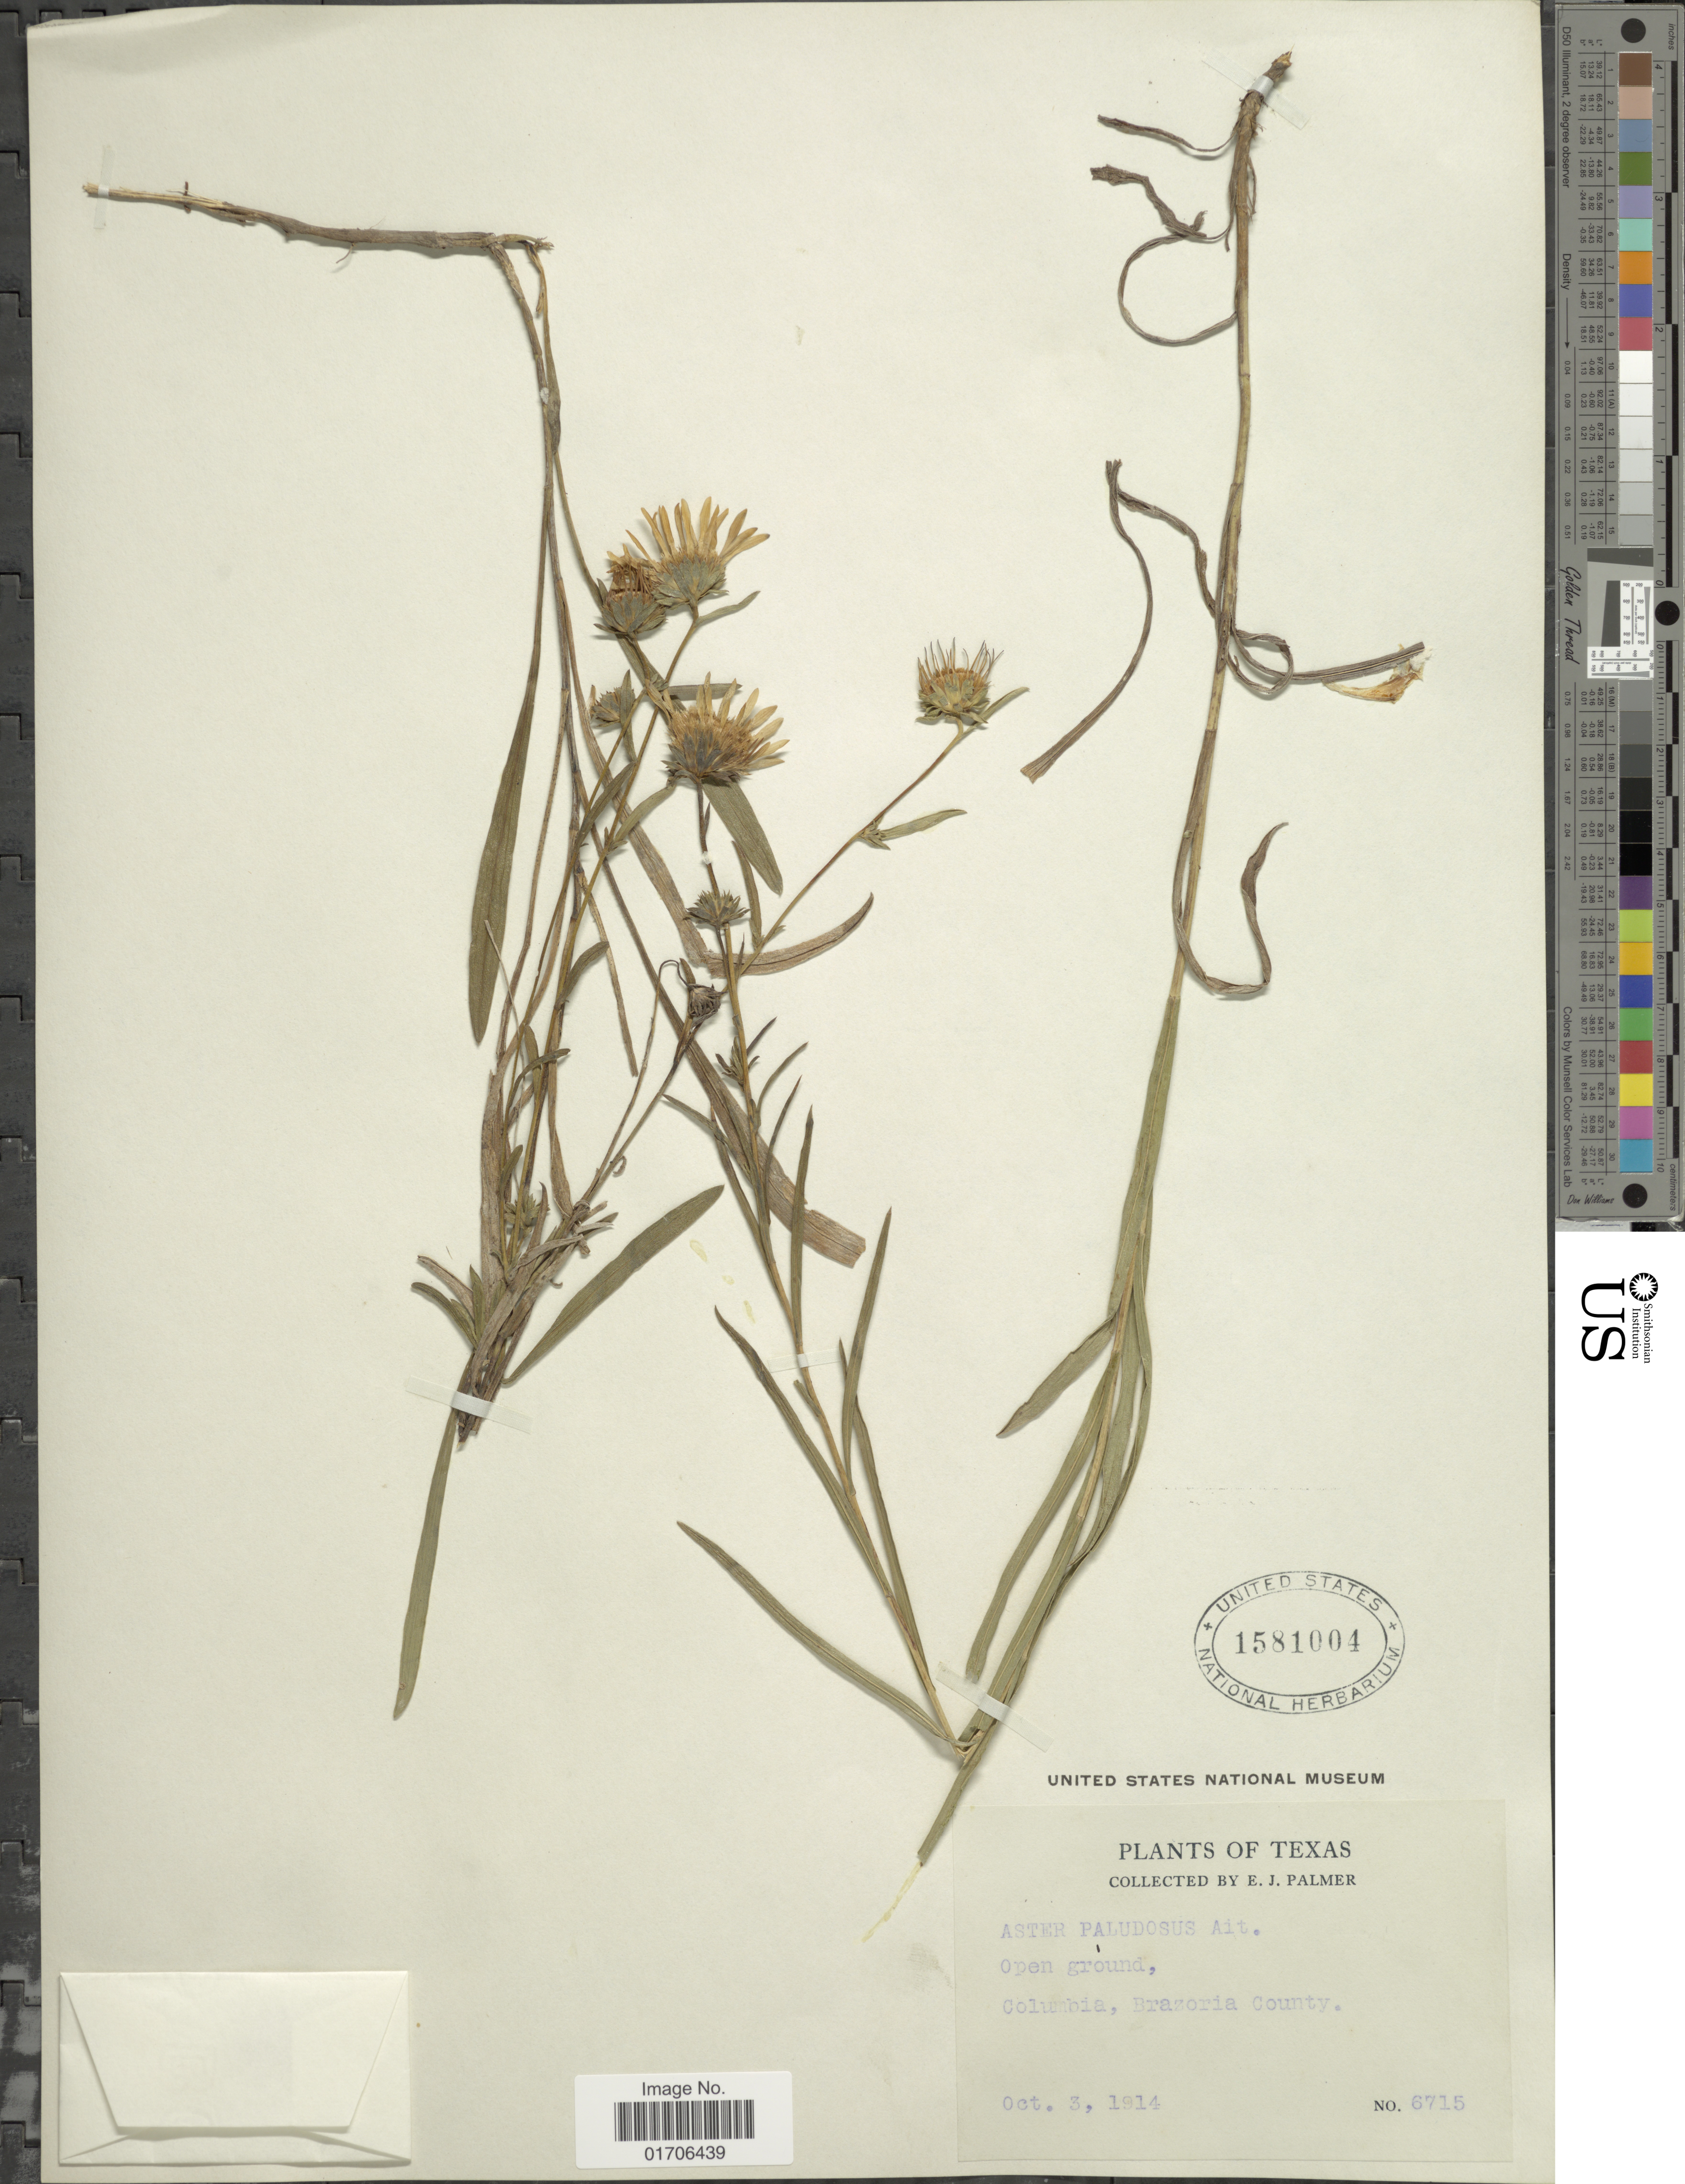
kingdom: Plantae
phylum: Tracheophyta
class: Magnoliopsida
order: Asterales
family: Asteraceae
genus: Eurybia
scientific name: Eurybia hemispherica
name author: G.L. Nesom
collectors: E. J. Palmer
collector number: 6715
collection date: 1914-10-03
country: United States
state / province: Texas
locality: Texas. Open ground, Columbia, Brazoria County.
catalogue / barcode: US 1581004